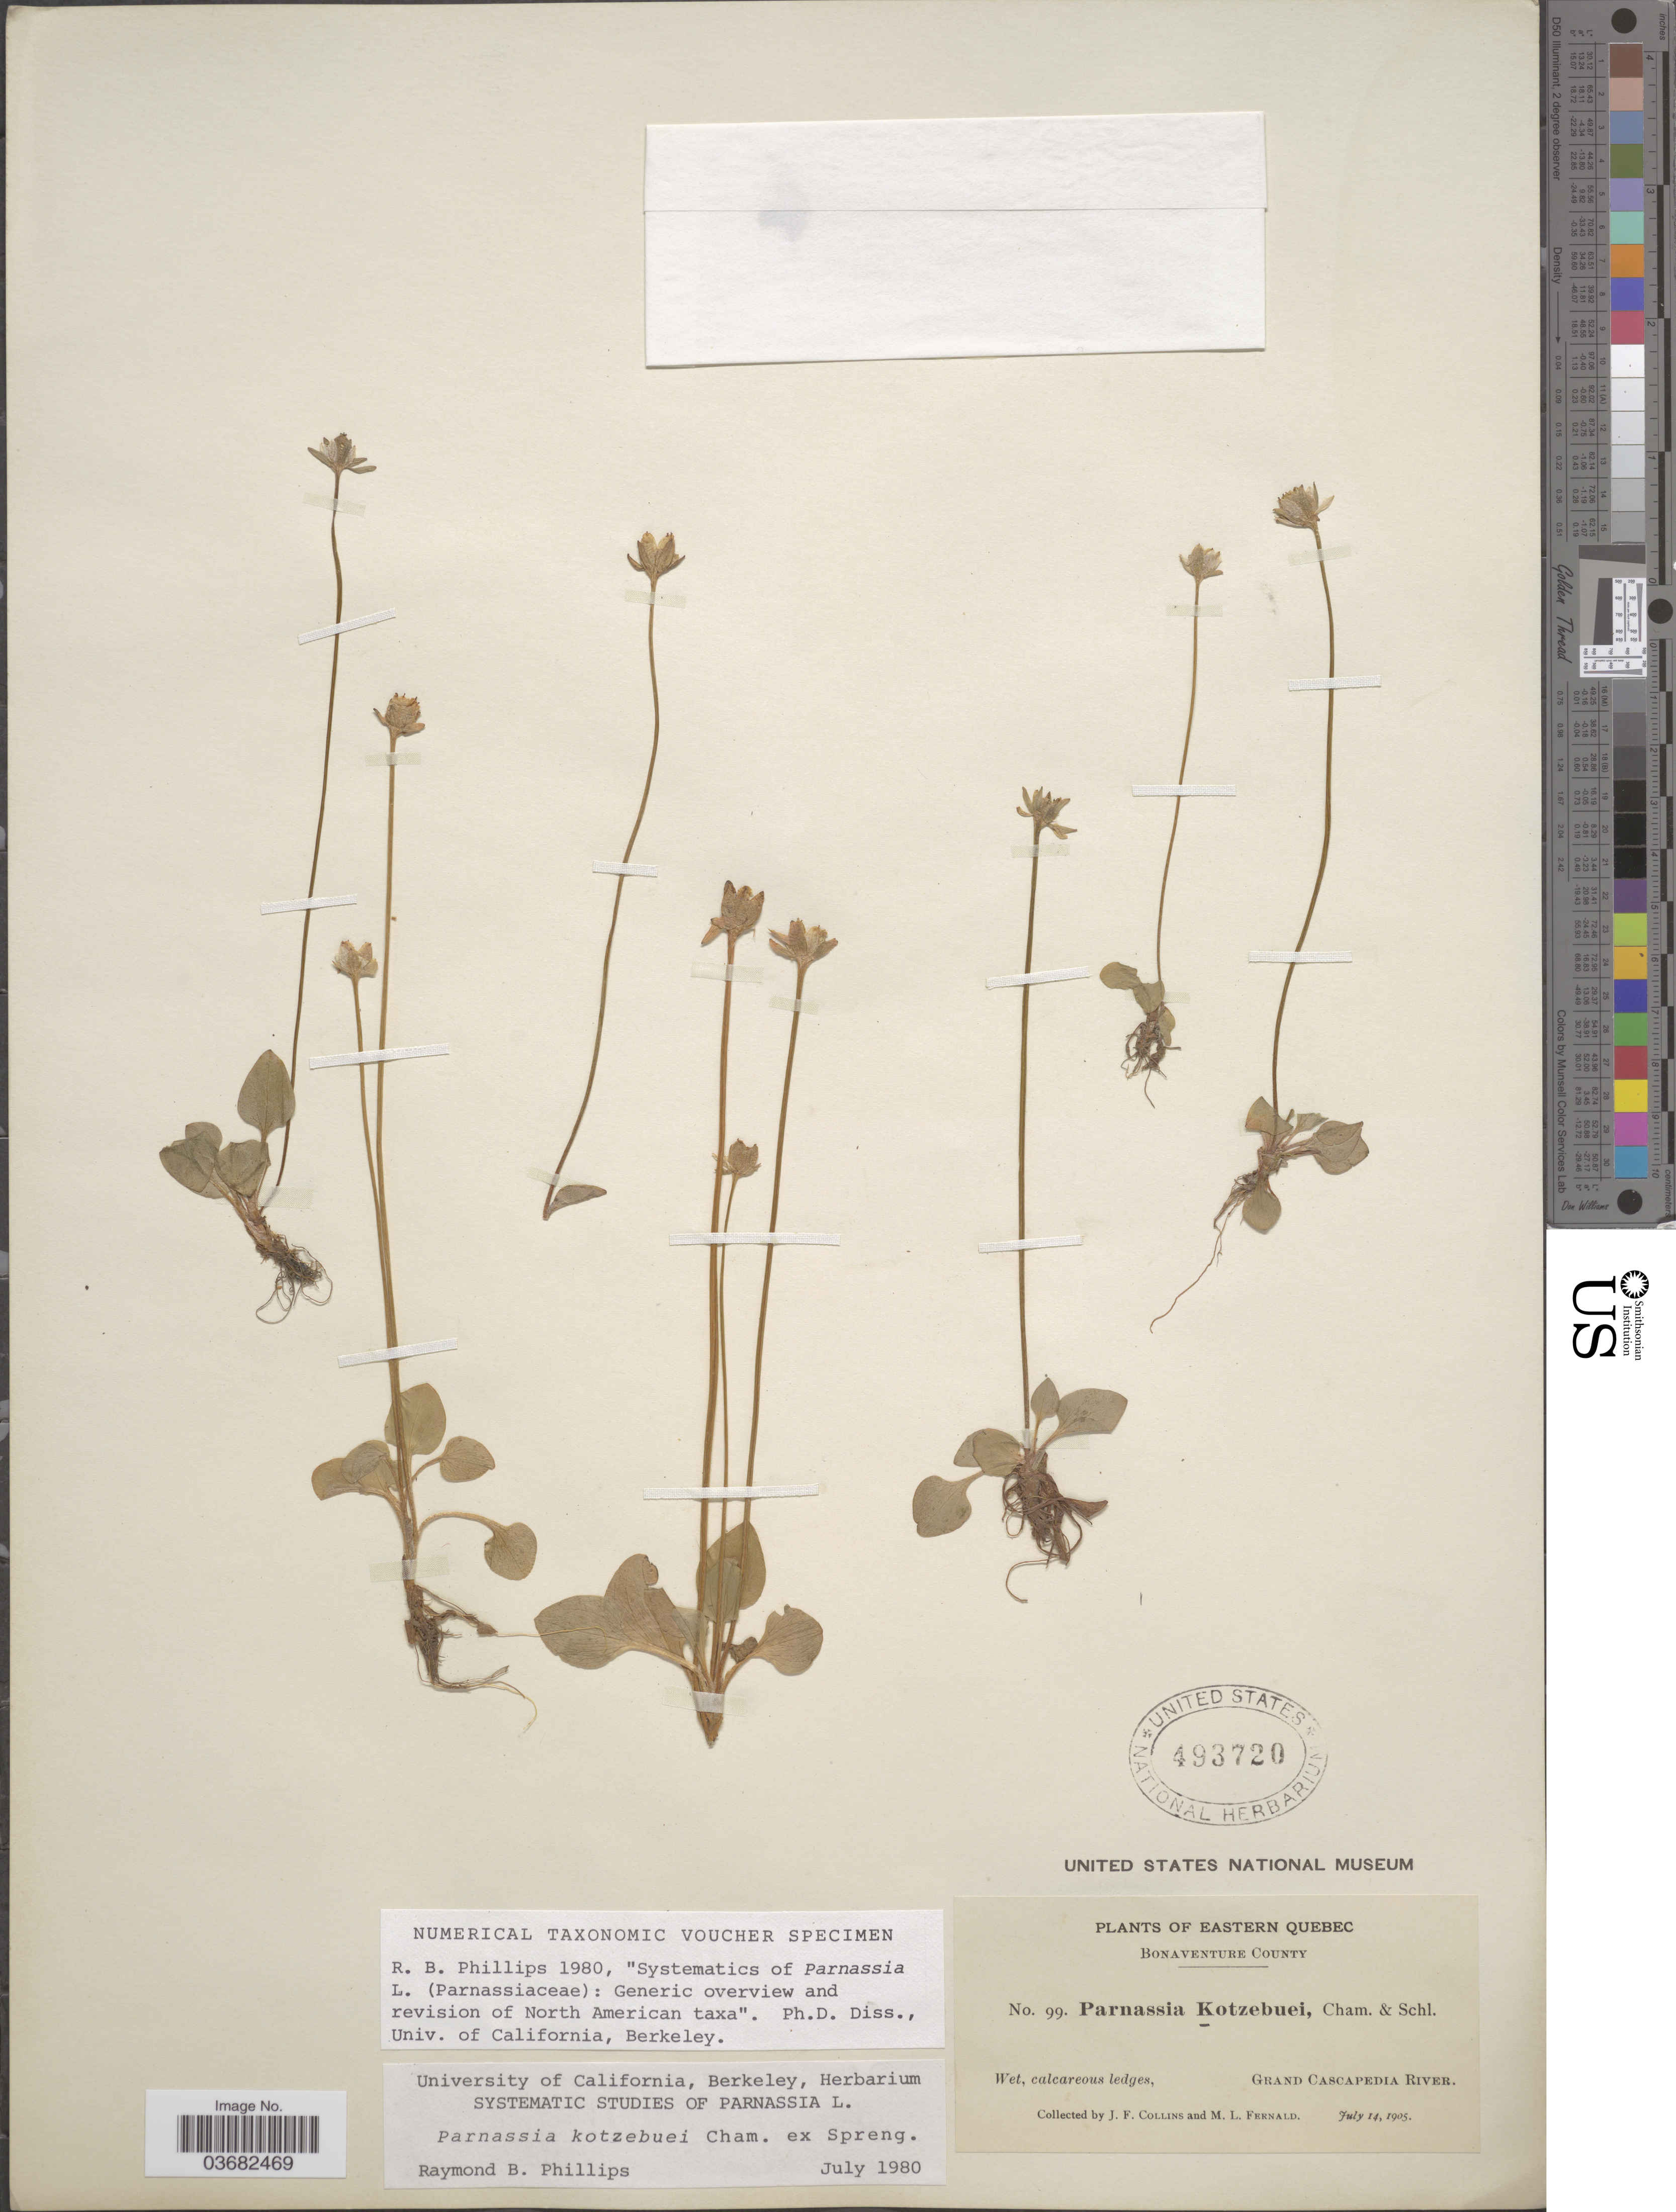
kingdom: Plantae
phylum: Tracheophyta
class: Magnoliopsida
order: Celastrales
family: Parnassiaceae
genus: Parnassia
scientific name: Parnassia kotzebuei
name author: Cham. ex Spreng.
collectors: J. Collins & M. L. Fernald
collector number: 99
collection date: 1905-07-14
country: Canada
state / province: Quebec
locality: Eastern Quebec. Bonaventure County. Grand Cascapedia River.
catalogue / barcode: US 493720